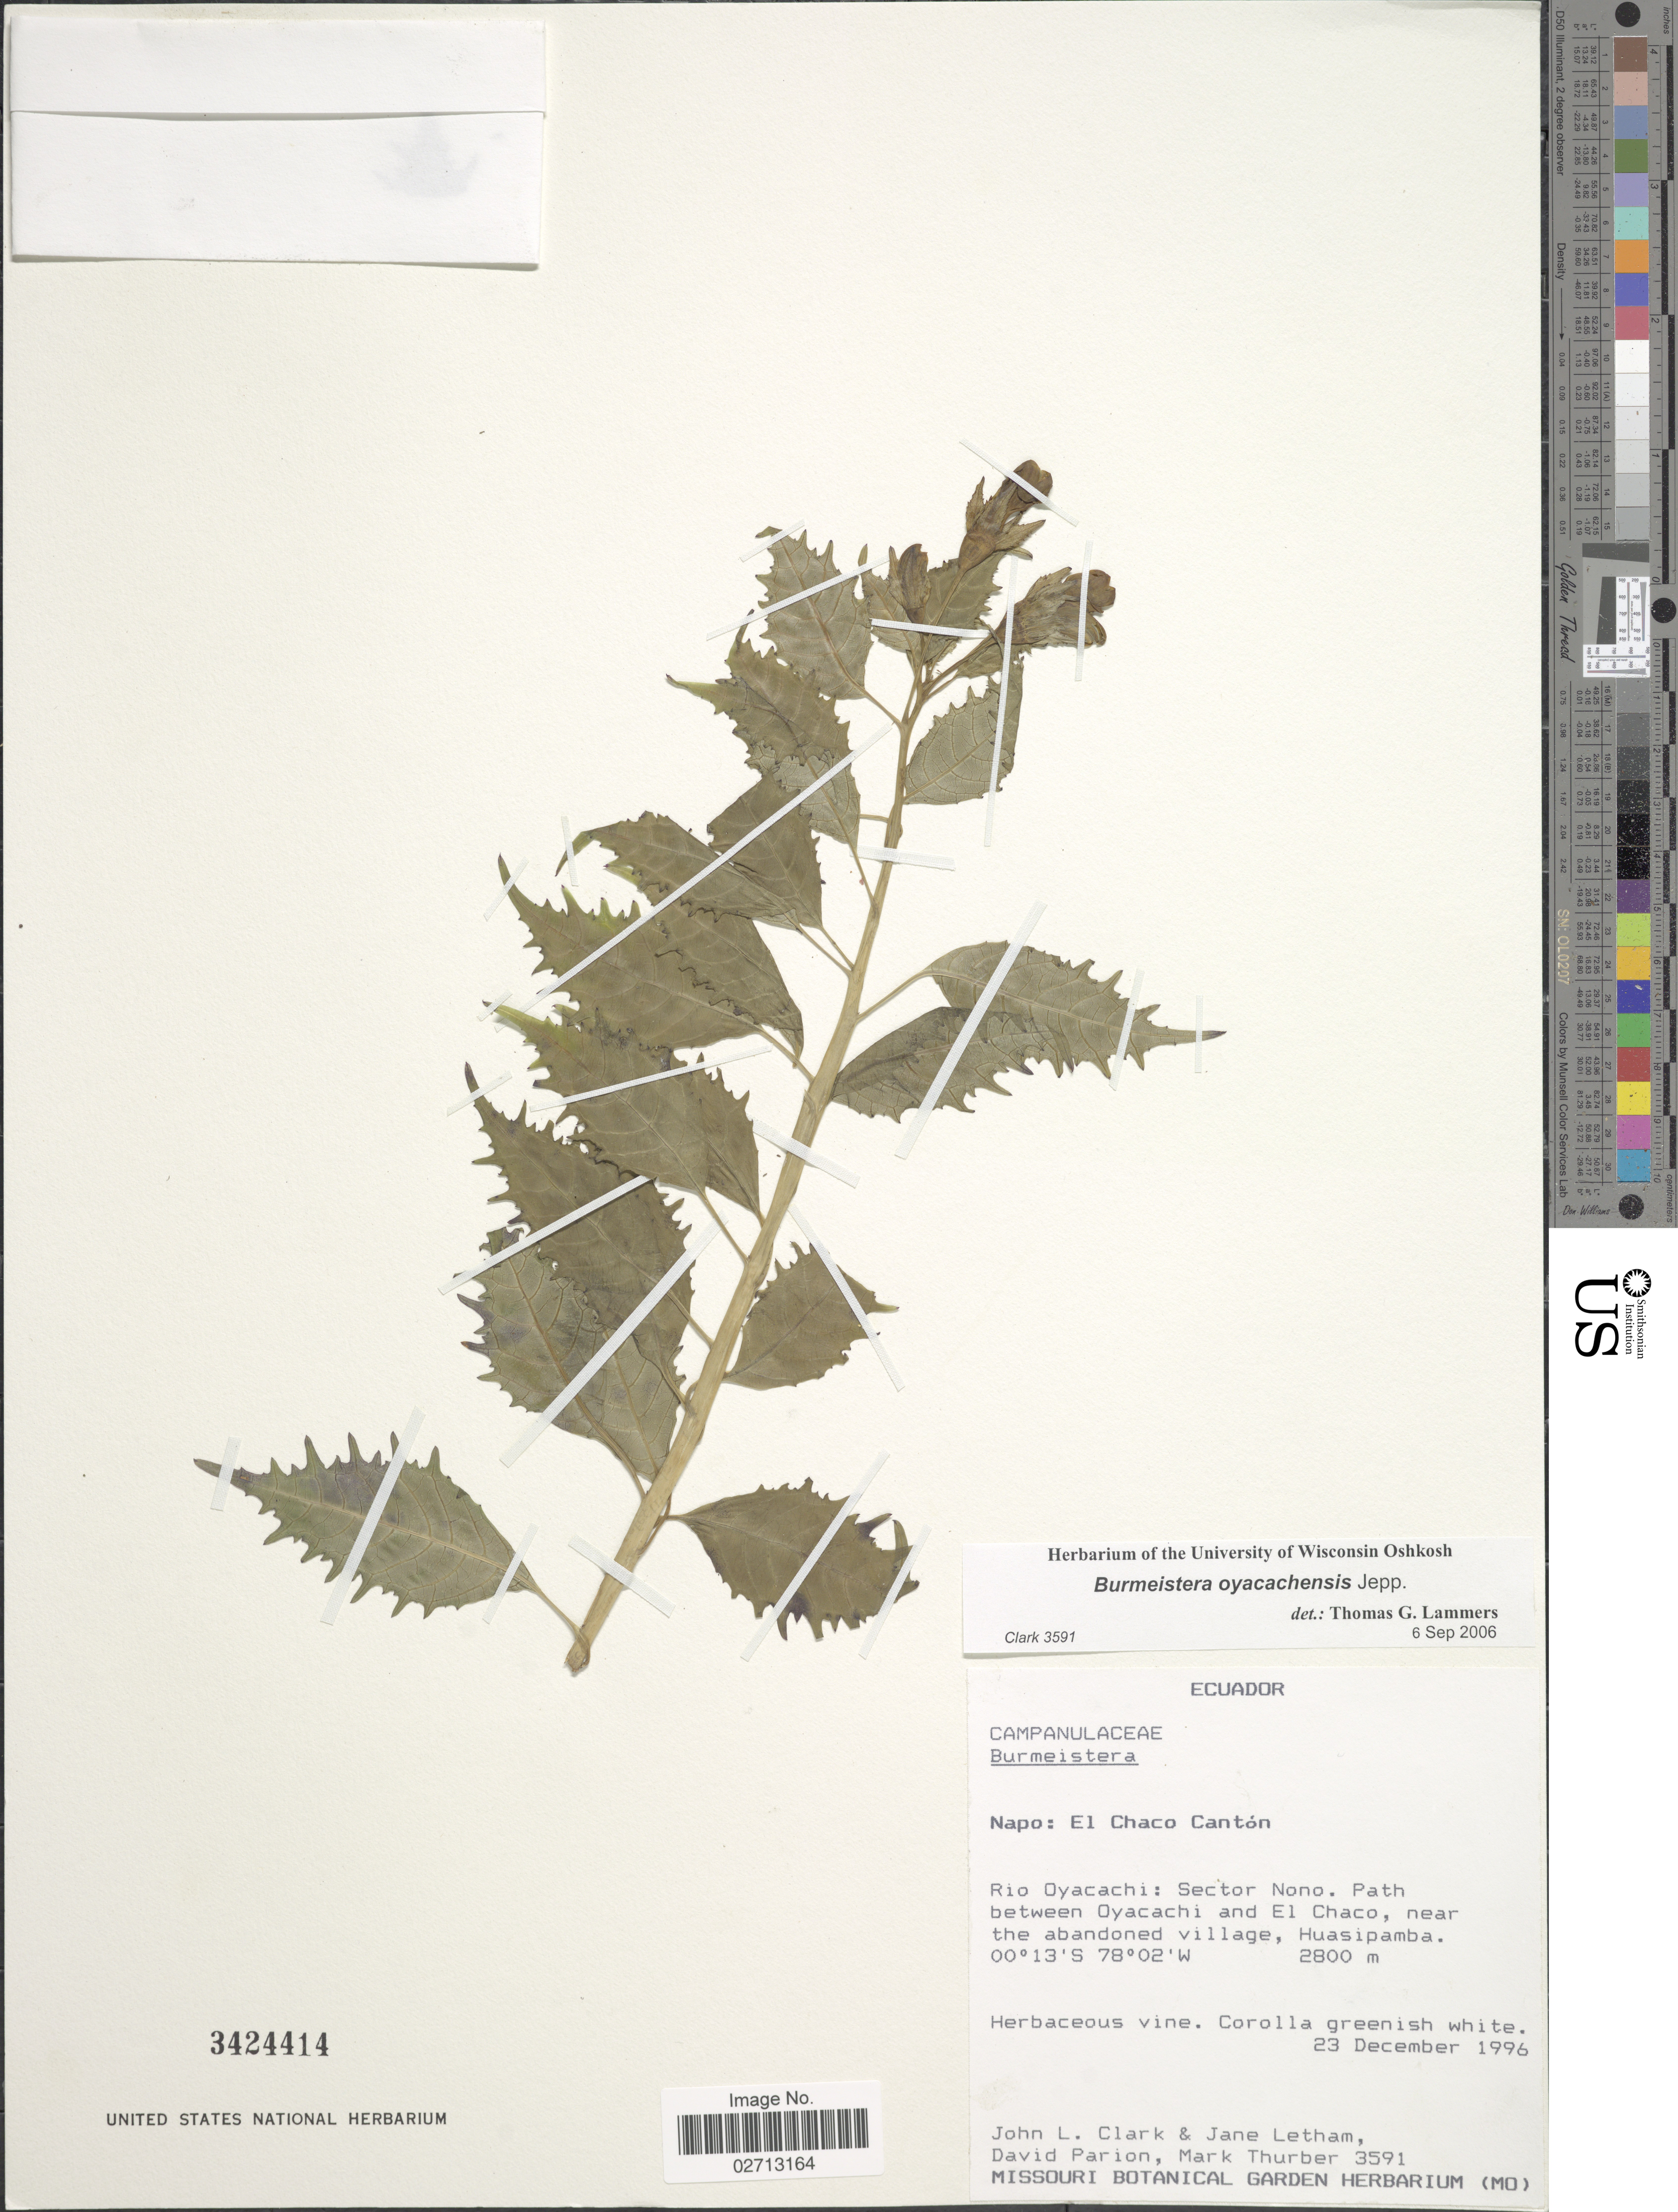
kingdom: Plantae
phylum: Tracheophyta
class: Magnoliopsida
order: Asterales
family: Campanulaceae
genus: Burmeistera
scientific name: Burmeistera oyacachensis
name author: Jeppesen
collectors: J. L. Clark, J. Letham, D. Parion & M. Thurber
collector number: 3591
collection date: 1996-12-23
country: Ecuador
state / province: Napo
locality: El Chaco Cantón. Rio Oyacachi: Sector Nono. Path between Oyacachi and el Chaco, near the abandoned village, Huasipamba.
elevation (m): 2800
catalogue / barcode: US 3424414